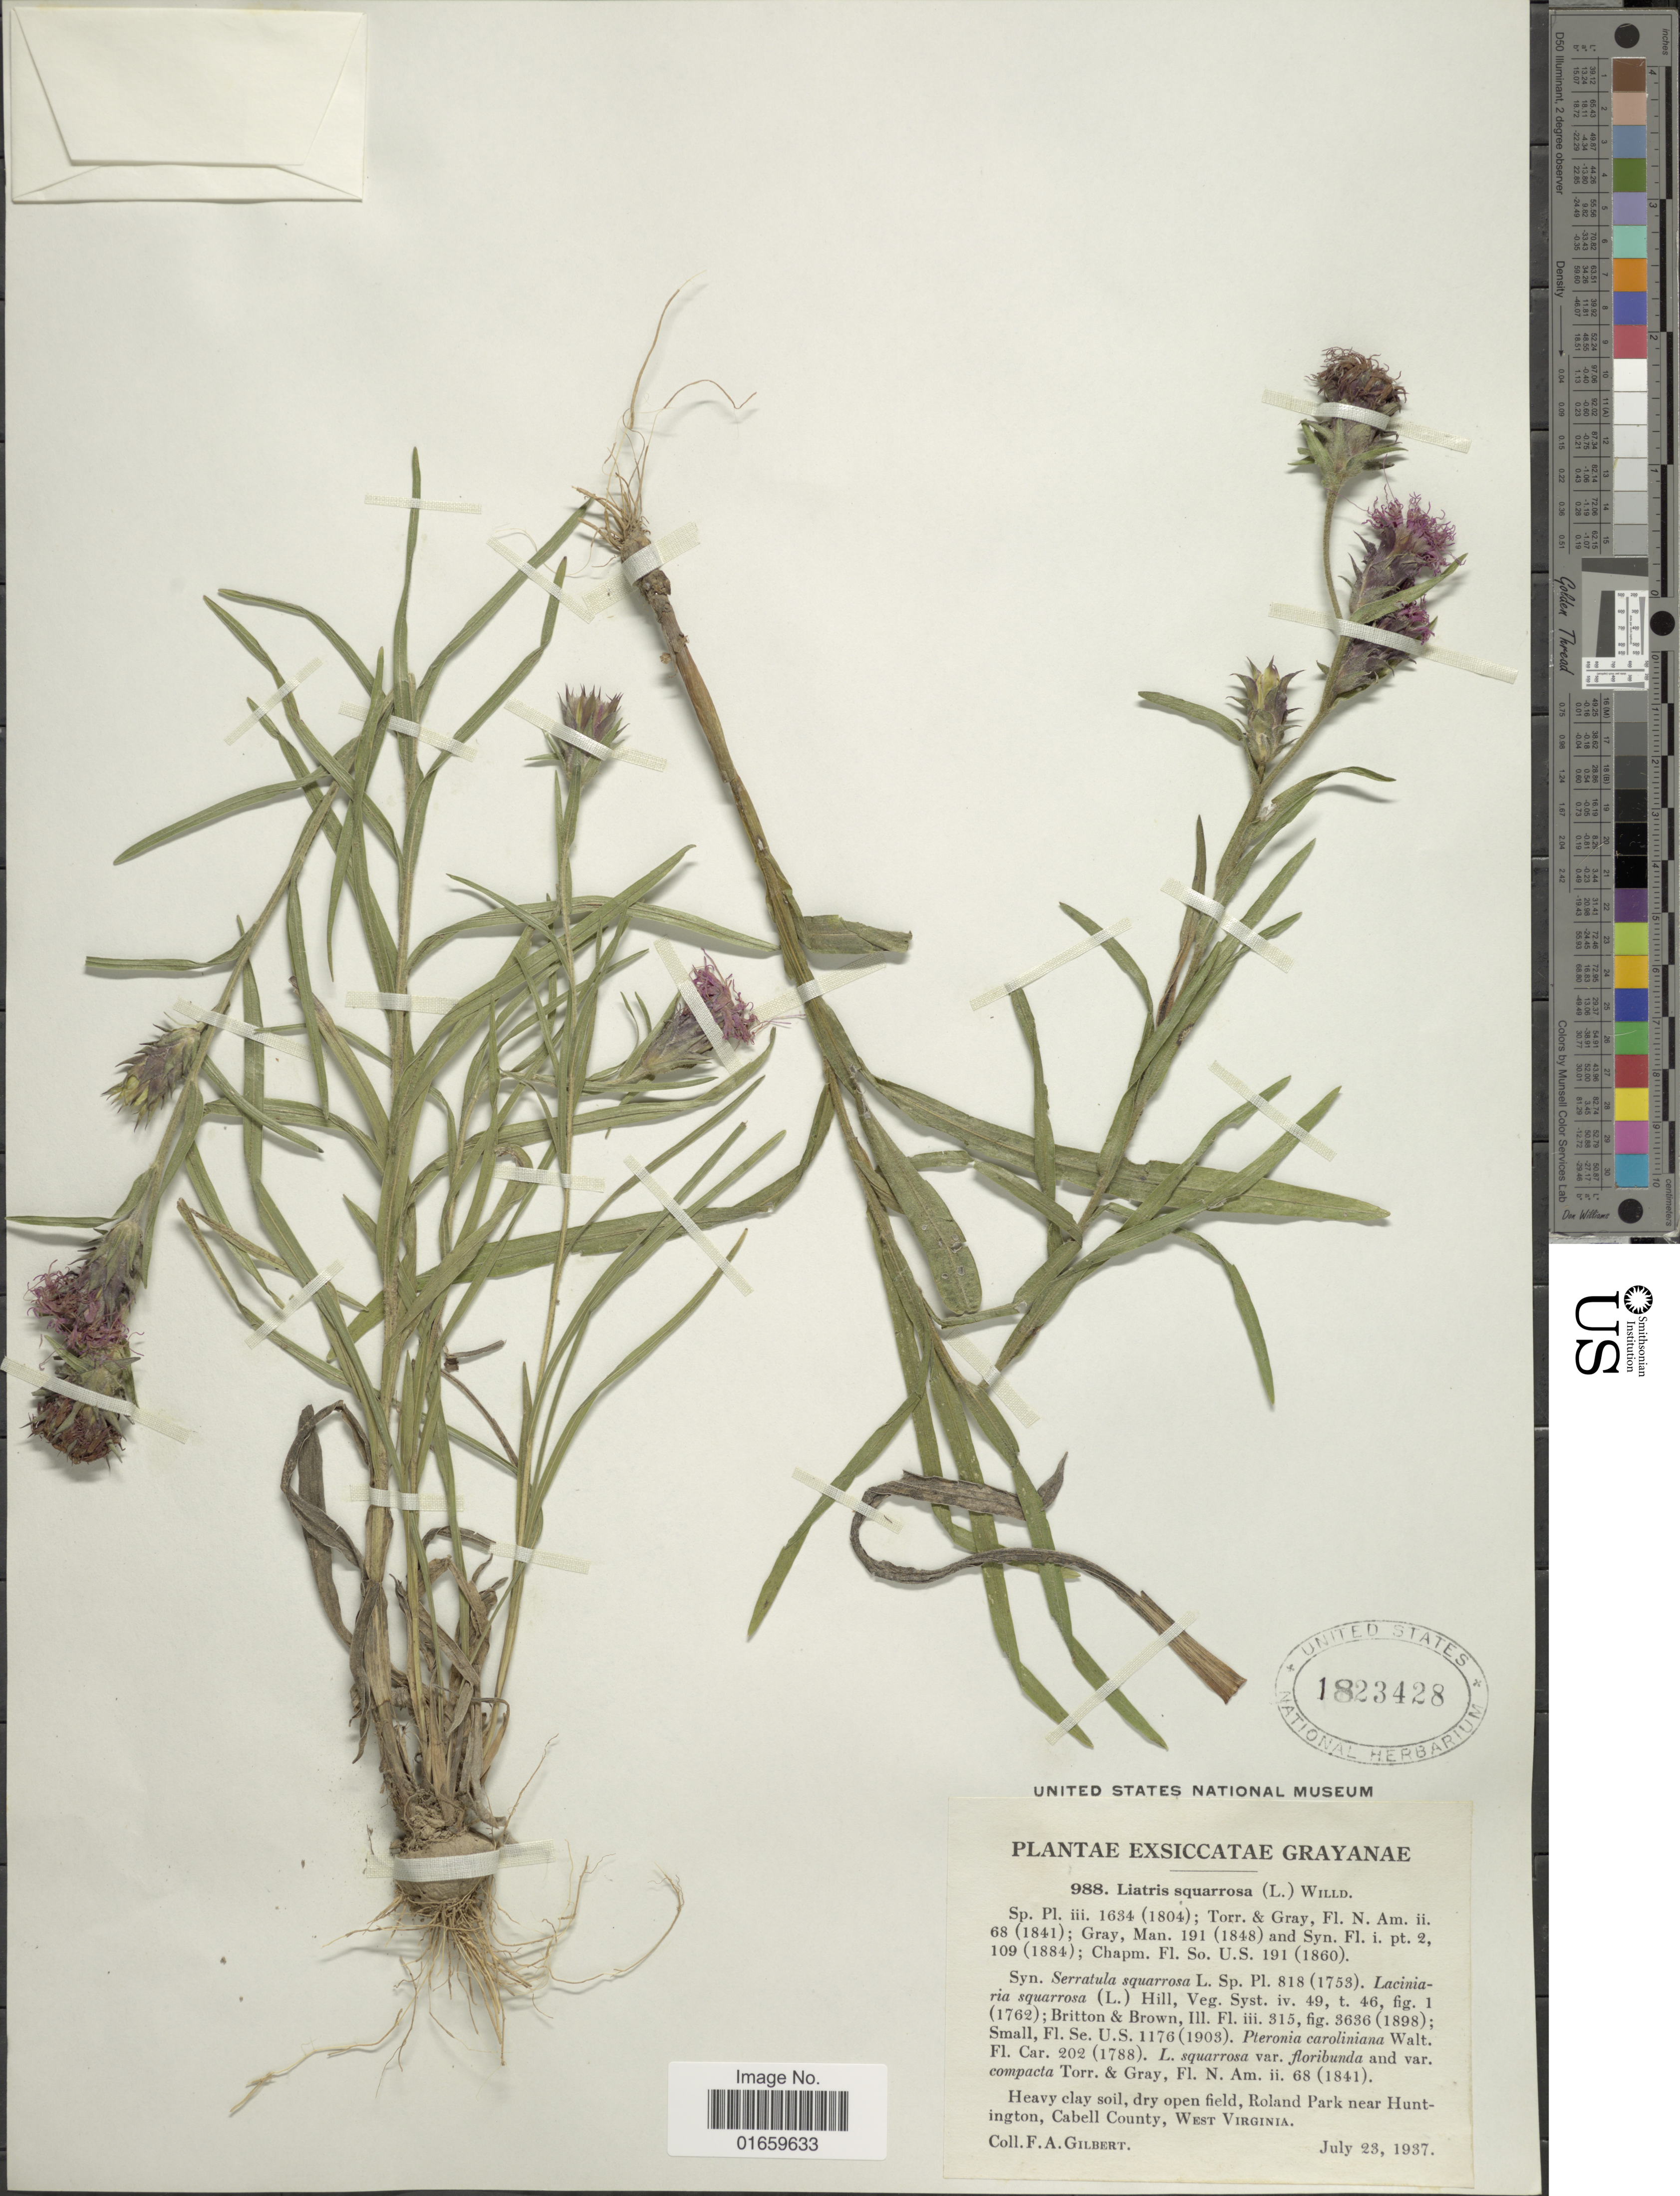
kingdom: Plantae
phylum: Tracheophyta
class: Magnoliopsida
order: Asterales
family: Asteraceae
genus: Liatris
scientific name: Liatris squarrosa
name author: (L.) Michx.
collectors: F. A. Gilbert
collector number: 988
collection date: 1937-07-23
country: United States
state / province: West Virginia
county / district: Cabell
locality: Exsiccatae Grayanae, Roland Park near Huntington, Cabell County, West Virginia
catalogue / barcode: US 1823428